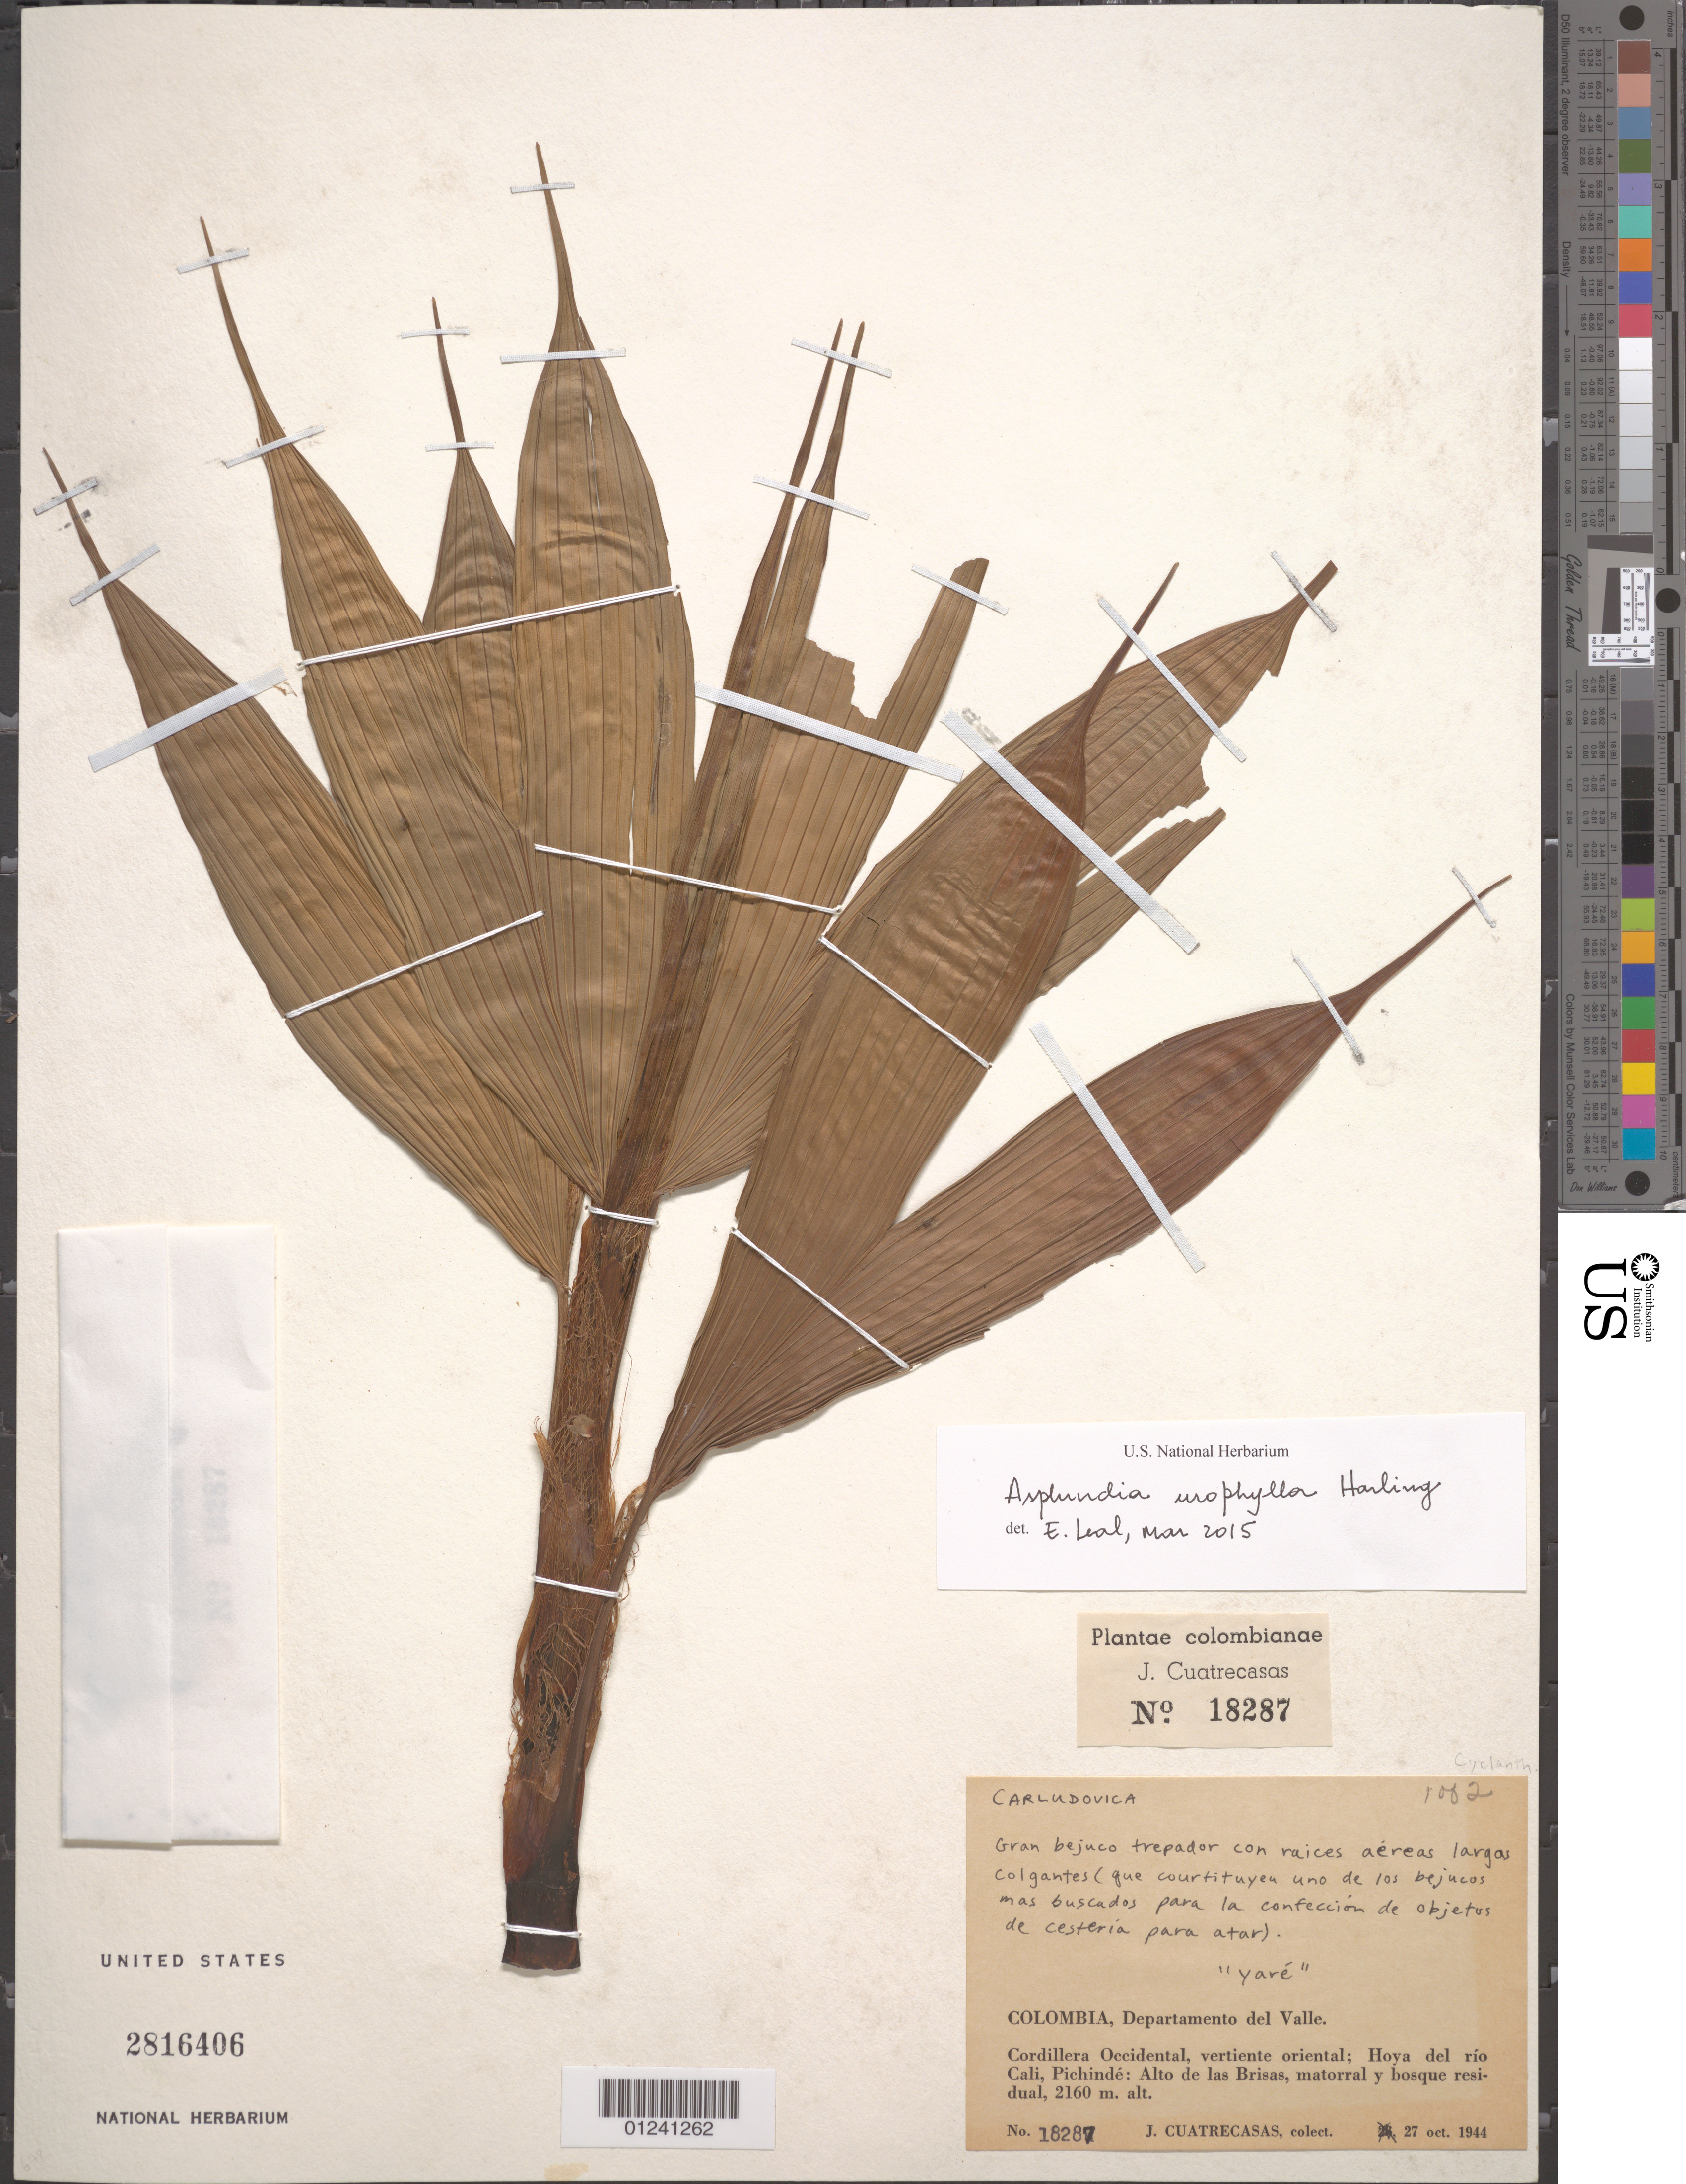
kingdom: Plantae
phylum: Tracheophyta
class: Liliopsida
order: Pandanales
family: Cyclanthaceae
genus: Carludovica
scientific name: Carludovica sp.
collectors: J. Cuatrecasas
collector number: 18287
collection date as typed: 27 Oct 1944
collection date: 1944-10-27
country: Colombia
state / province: Valle del Cauca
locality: Cordillera Oriental, Vertiente Oriental, Hoya del Rio Cali, Pichinche, Alto de las Brisas.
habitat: Matorral y bosque residual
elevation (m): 2160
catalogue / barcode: US 2816406